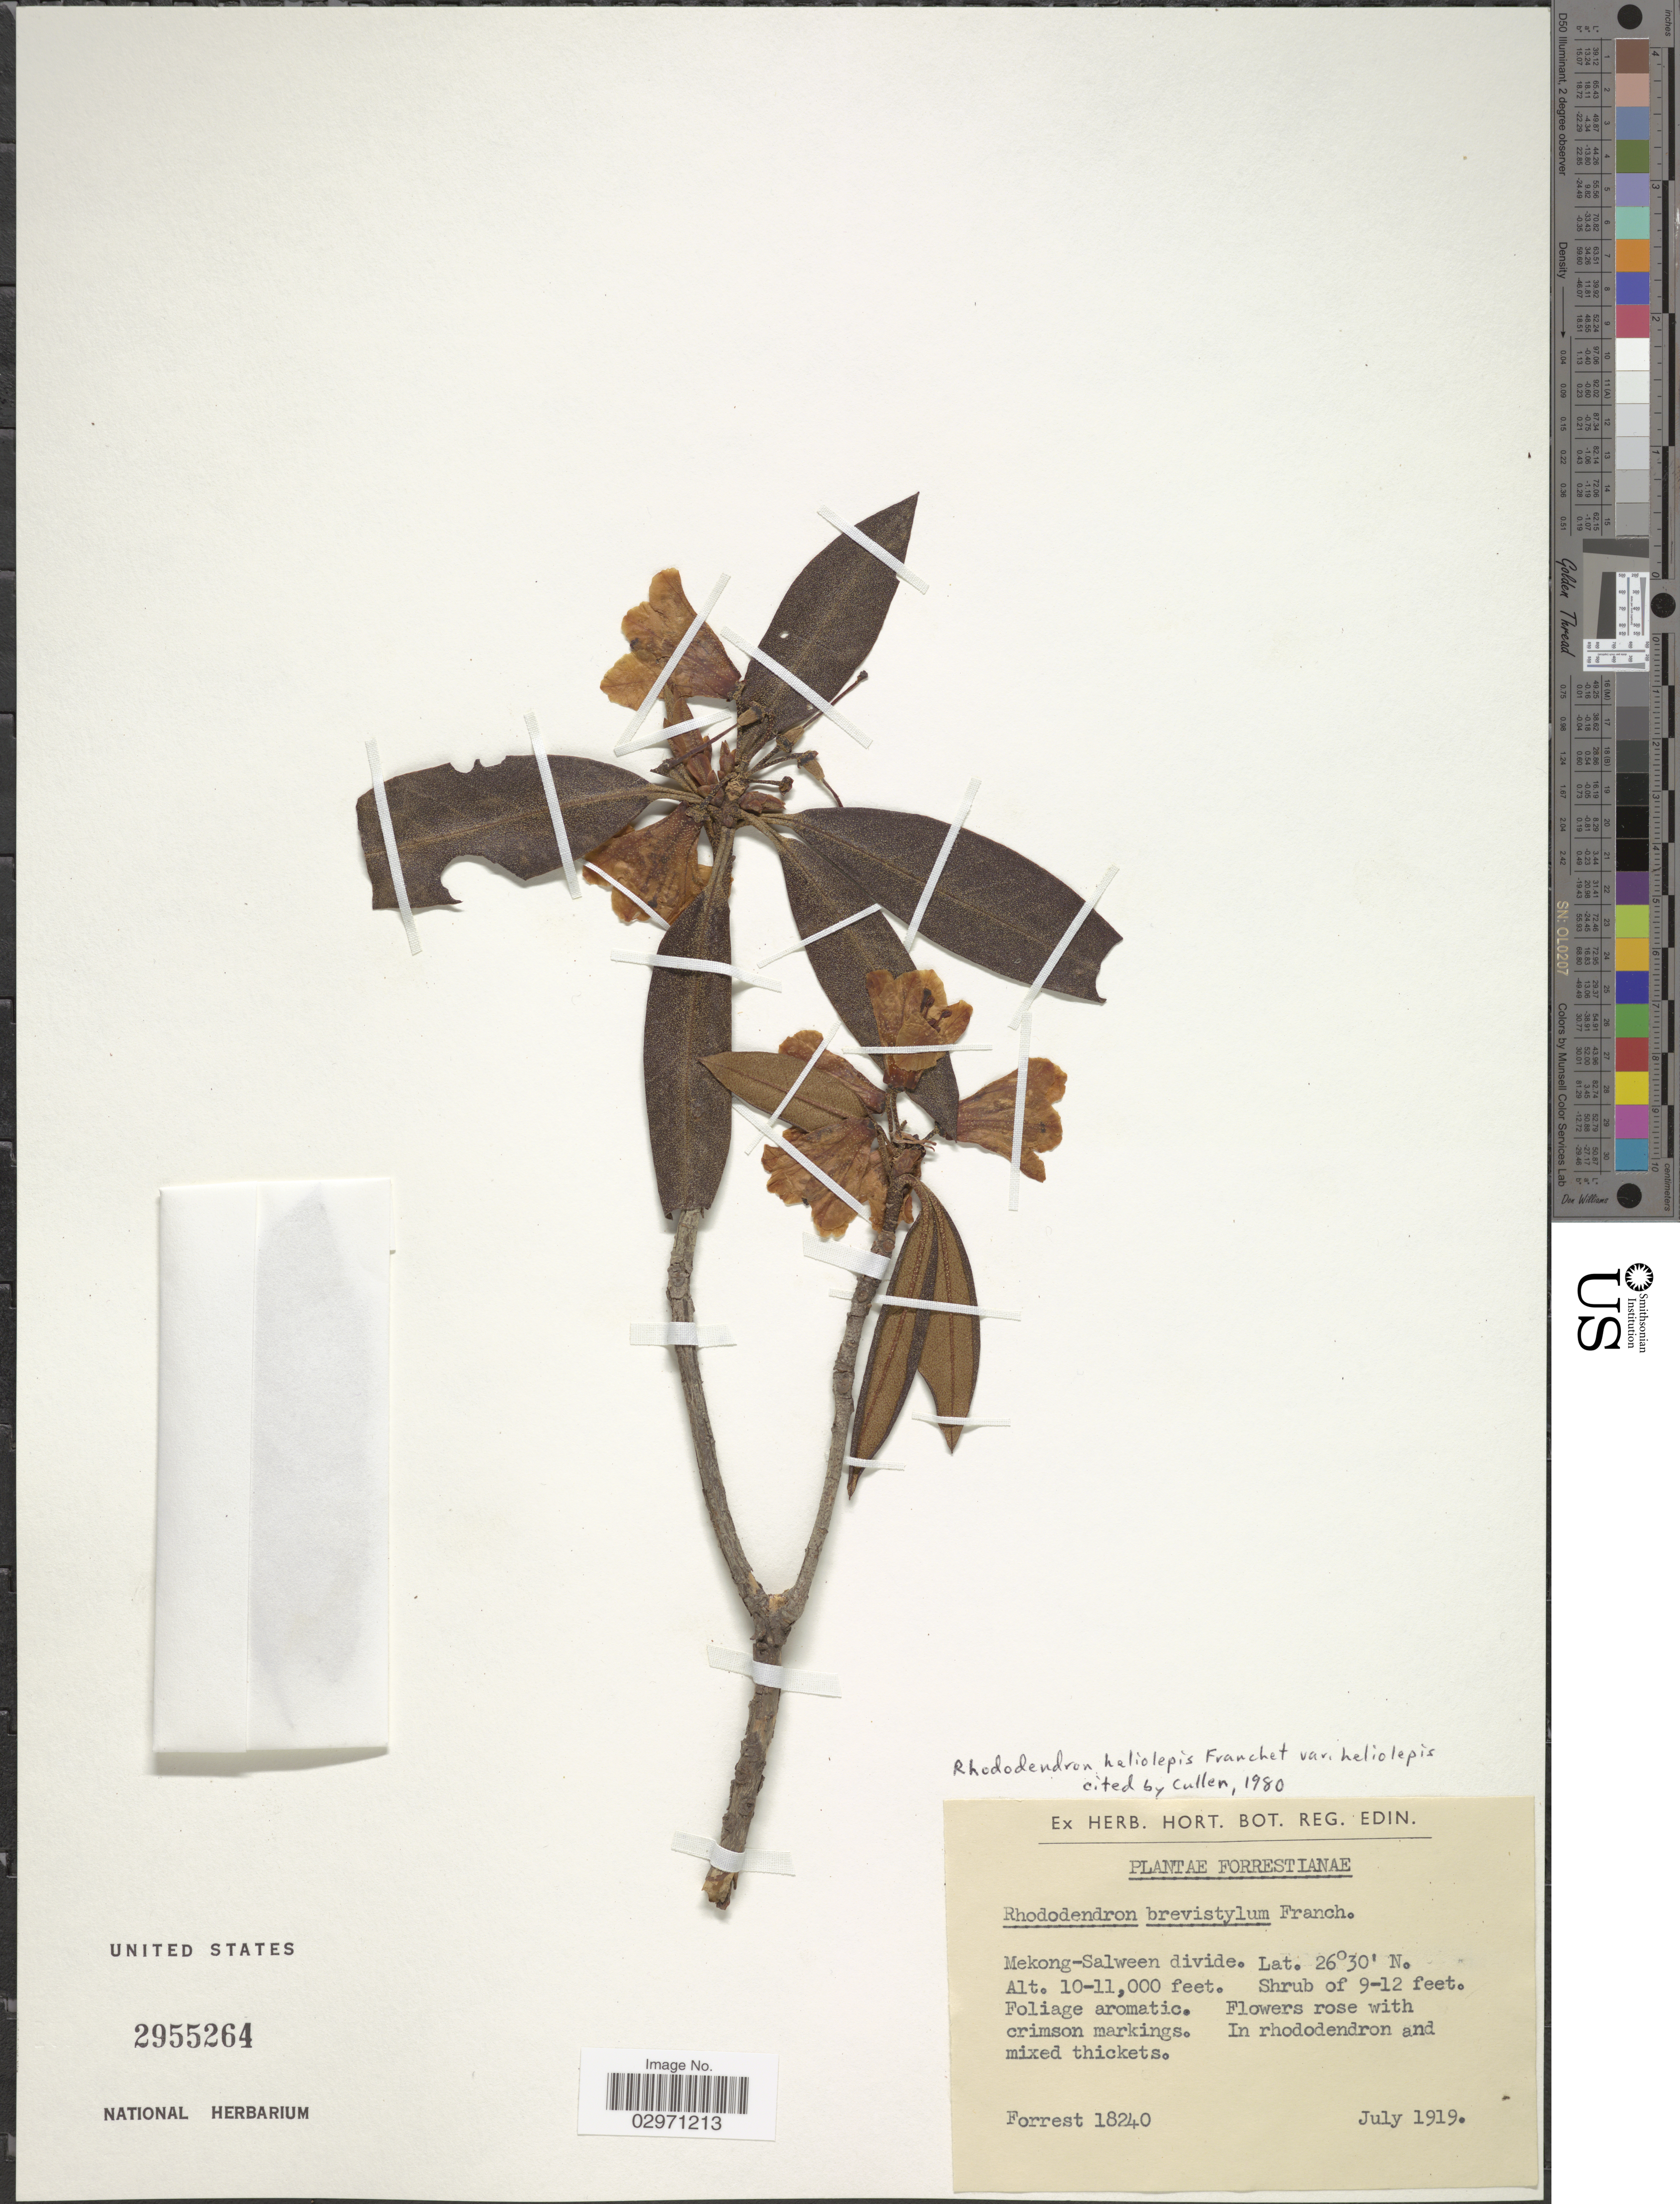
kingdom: Plantae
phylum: Tracheophyta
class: Magnoliopsida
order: Ericales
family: Ericaceae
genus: Rhododendron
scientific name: Rhododendron heliolepis var. heliolepis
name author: Franch.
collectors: -. Forrest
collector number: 18240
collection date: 1919-07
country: China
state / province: Yunnan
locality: Mekong-Salween divide.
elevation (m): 3048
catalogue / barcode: US 2955264